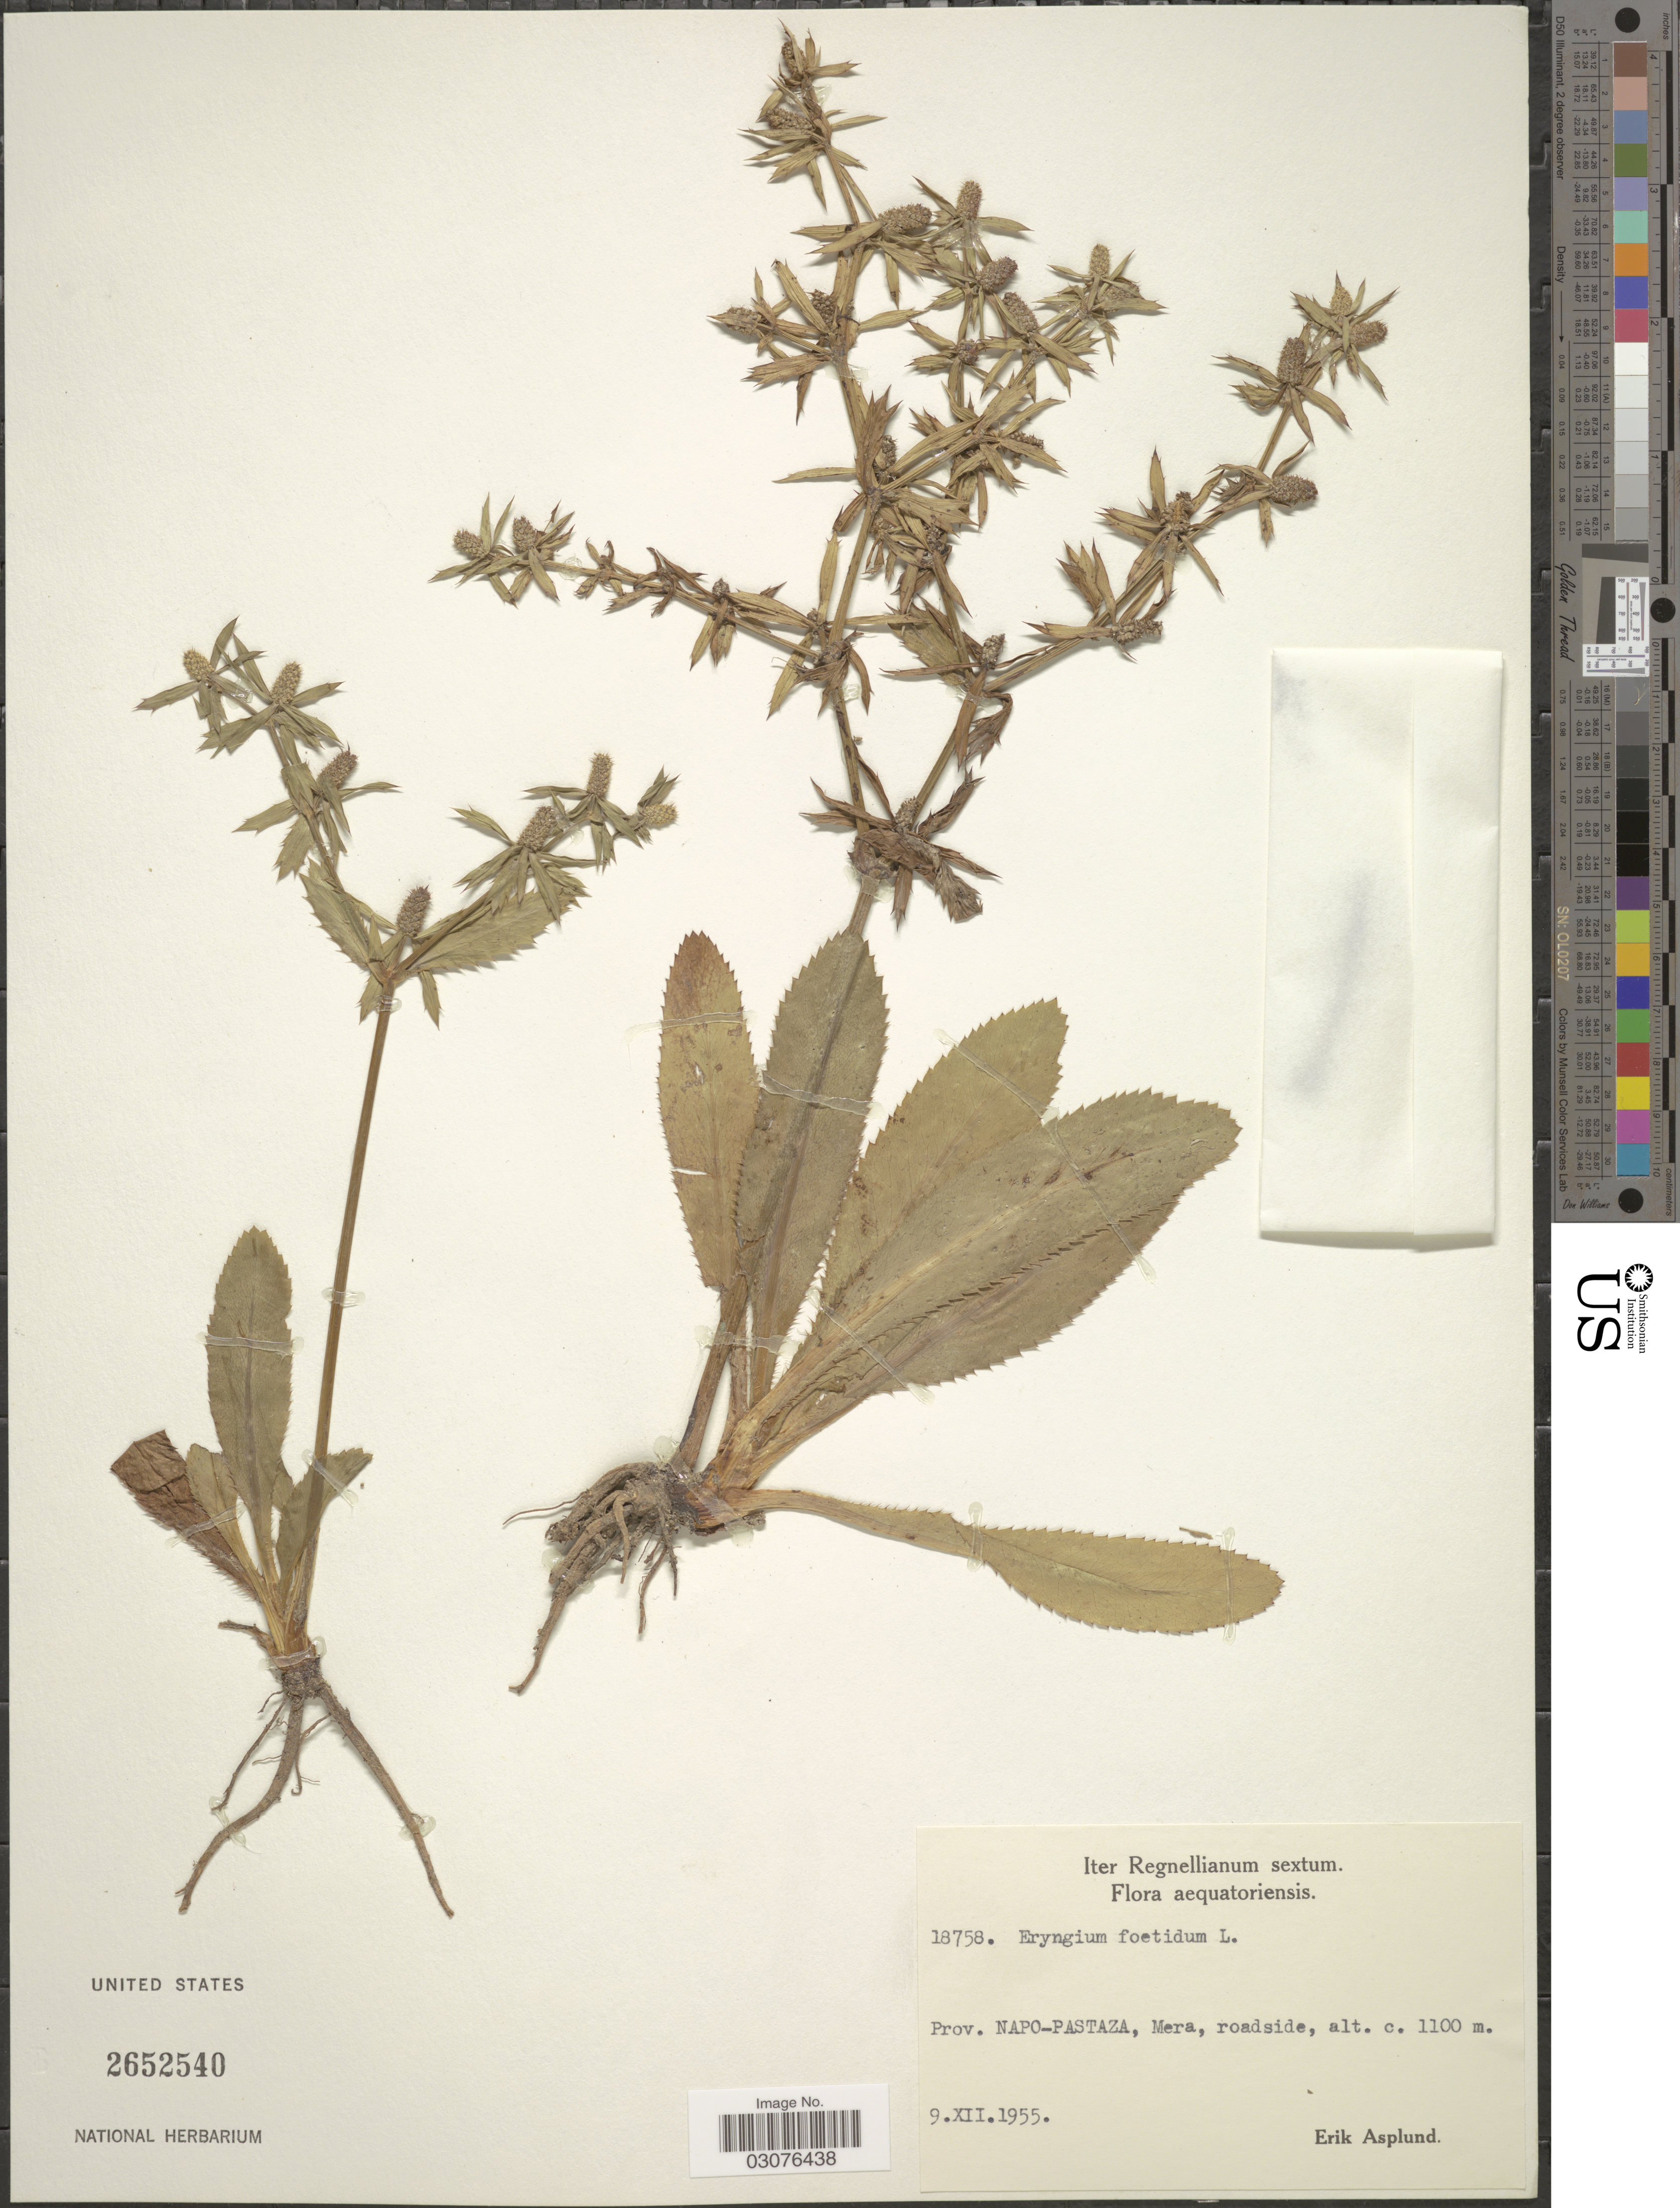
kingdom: Plantae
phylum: Tracheophyta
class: Magnoliopsida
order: Apiales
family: Apiaceae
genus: Eryngium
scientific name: Eryngium foetidum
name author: L.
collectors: E. Asplund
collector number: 18758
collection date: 1955-12-09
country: Ecuador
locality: Prov. Napo-Pastaza, Mera, roadside.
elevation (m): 1100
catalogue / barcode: US 2652540